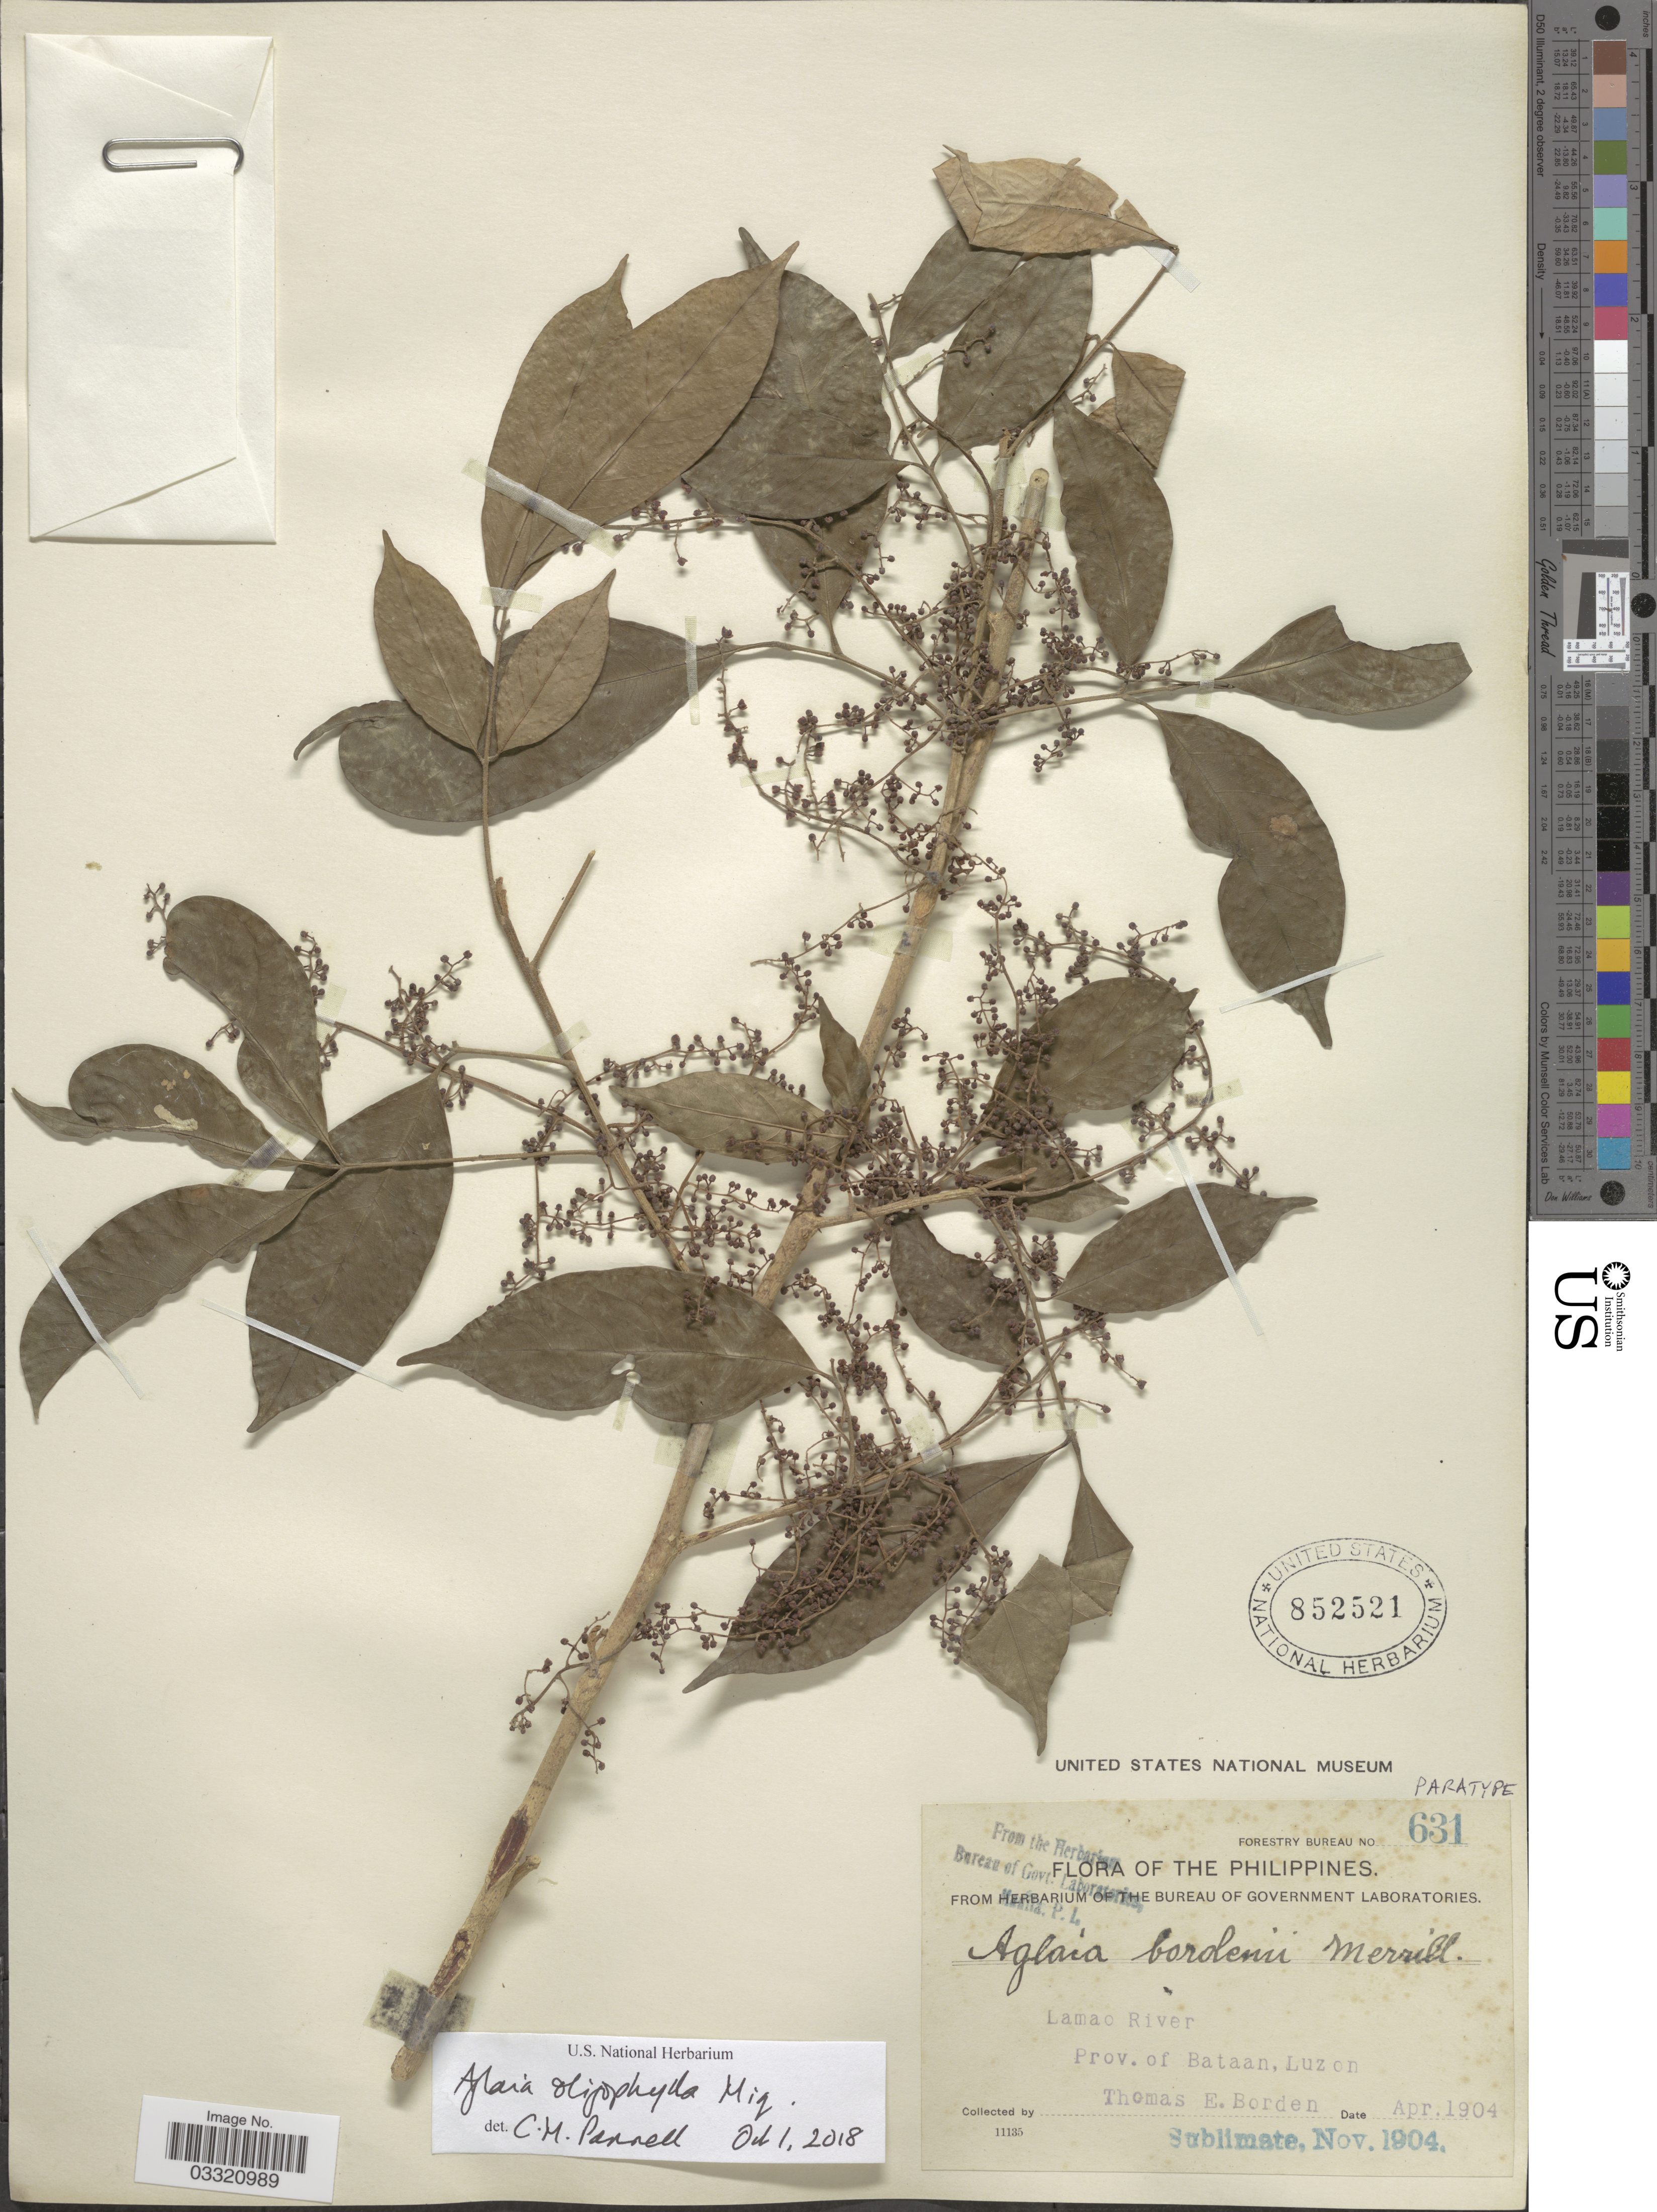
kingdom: Plantae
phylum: Tracheophyta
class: Magnoliopsida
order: Sapindales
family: Meliaceae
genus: Aglaia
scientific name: Aglaia oligophylla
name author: Miq.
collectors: T. E. Borden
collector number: Forestry Bureau 631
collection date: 1904-04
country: Philippines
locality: Lamao River. Prov. of Bataan, Luzon.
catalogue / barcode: US 852521